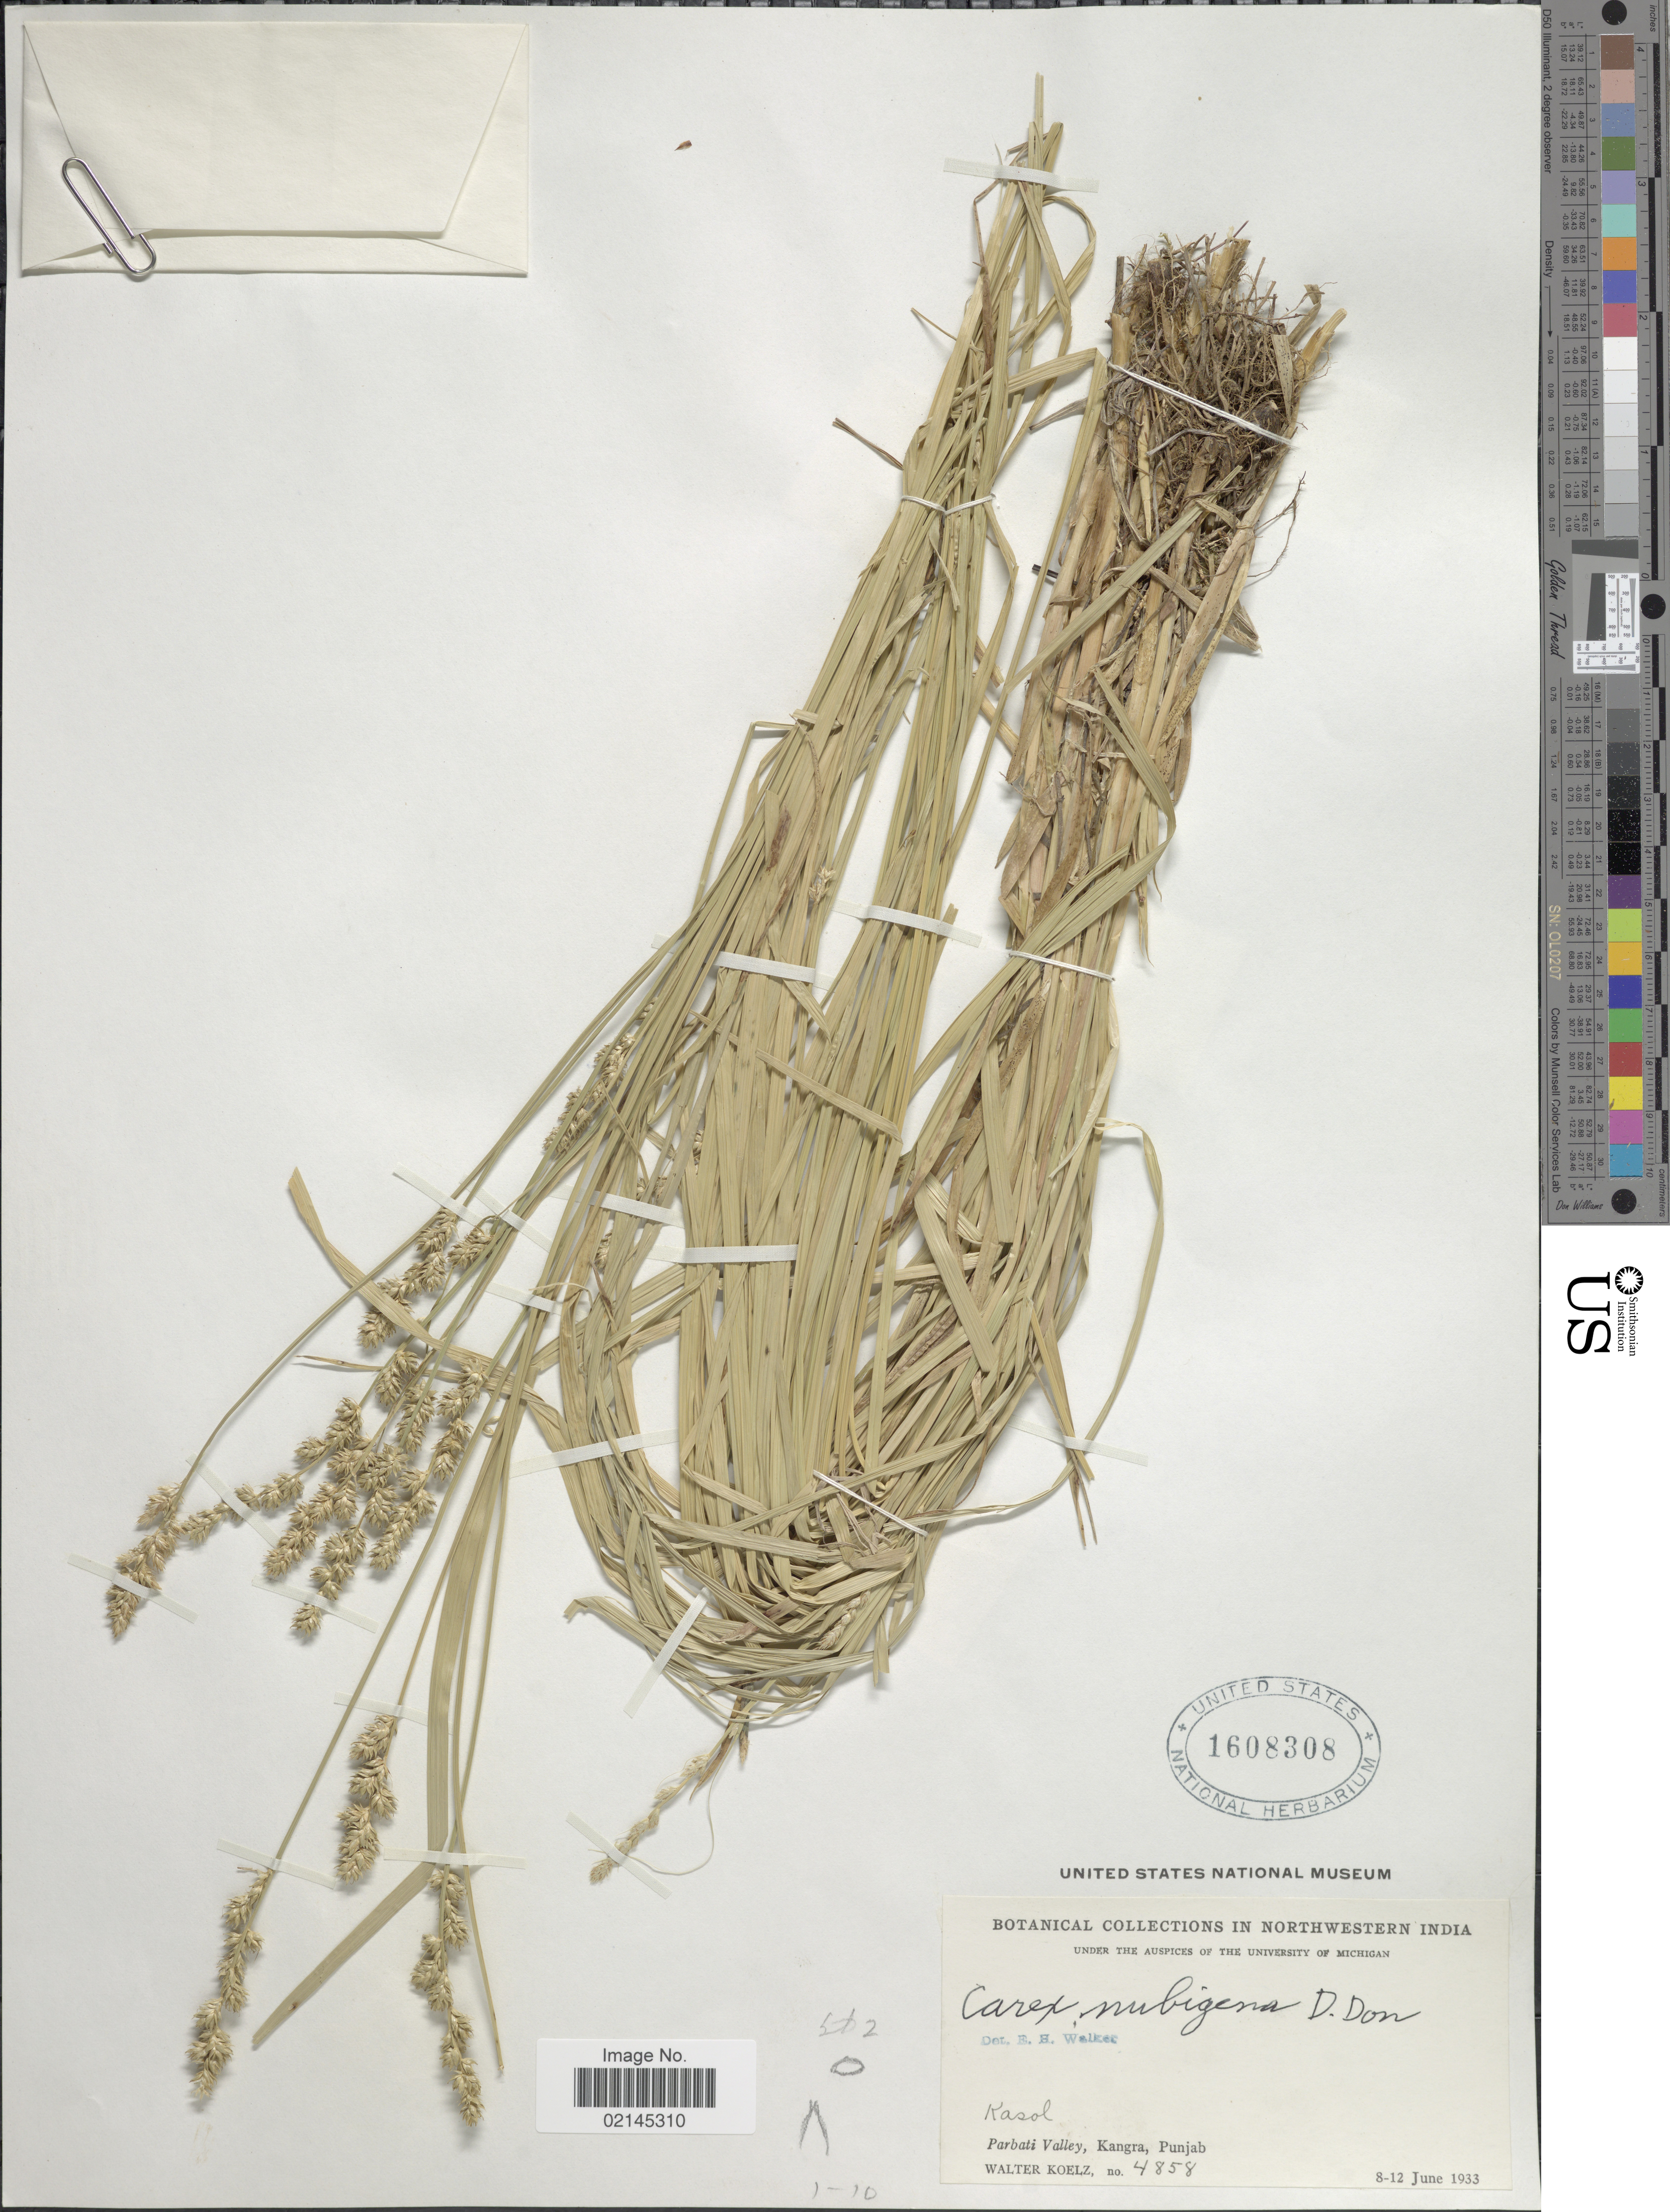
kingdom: Plantae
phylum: Tracheophyta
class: Liliopsida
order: Poales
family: Cyperaceae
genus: Carex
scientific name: Carex nubigena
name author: D. Don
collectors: W. N. Koelz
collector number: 4858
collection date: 1933-06-08/1933-06-12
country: India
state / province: Himachal Pradesh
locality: Northwestern India. Kasol. Parbati Valley, Kangra, Punjab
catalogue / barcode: US 1608308